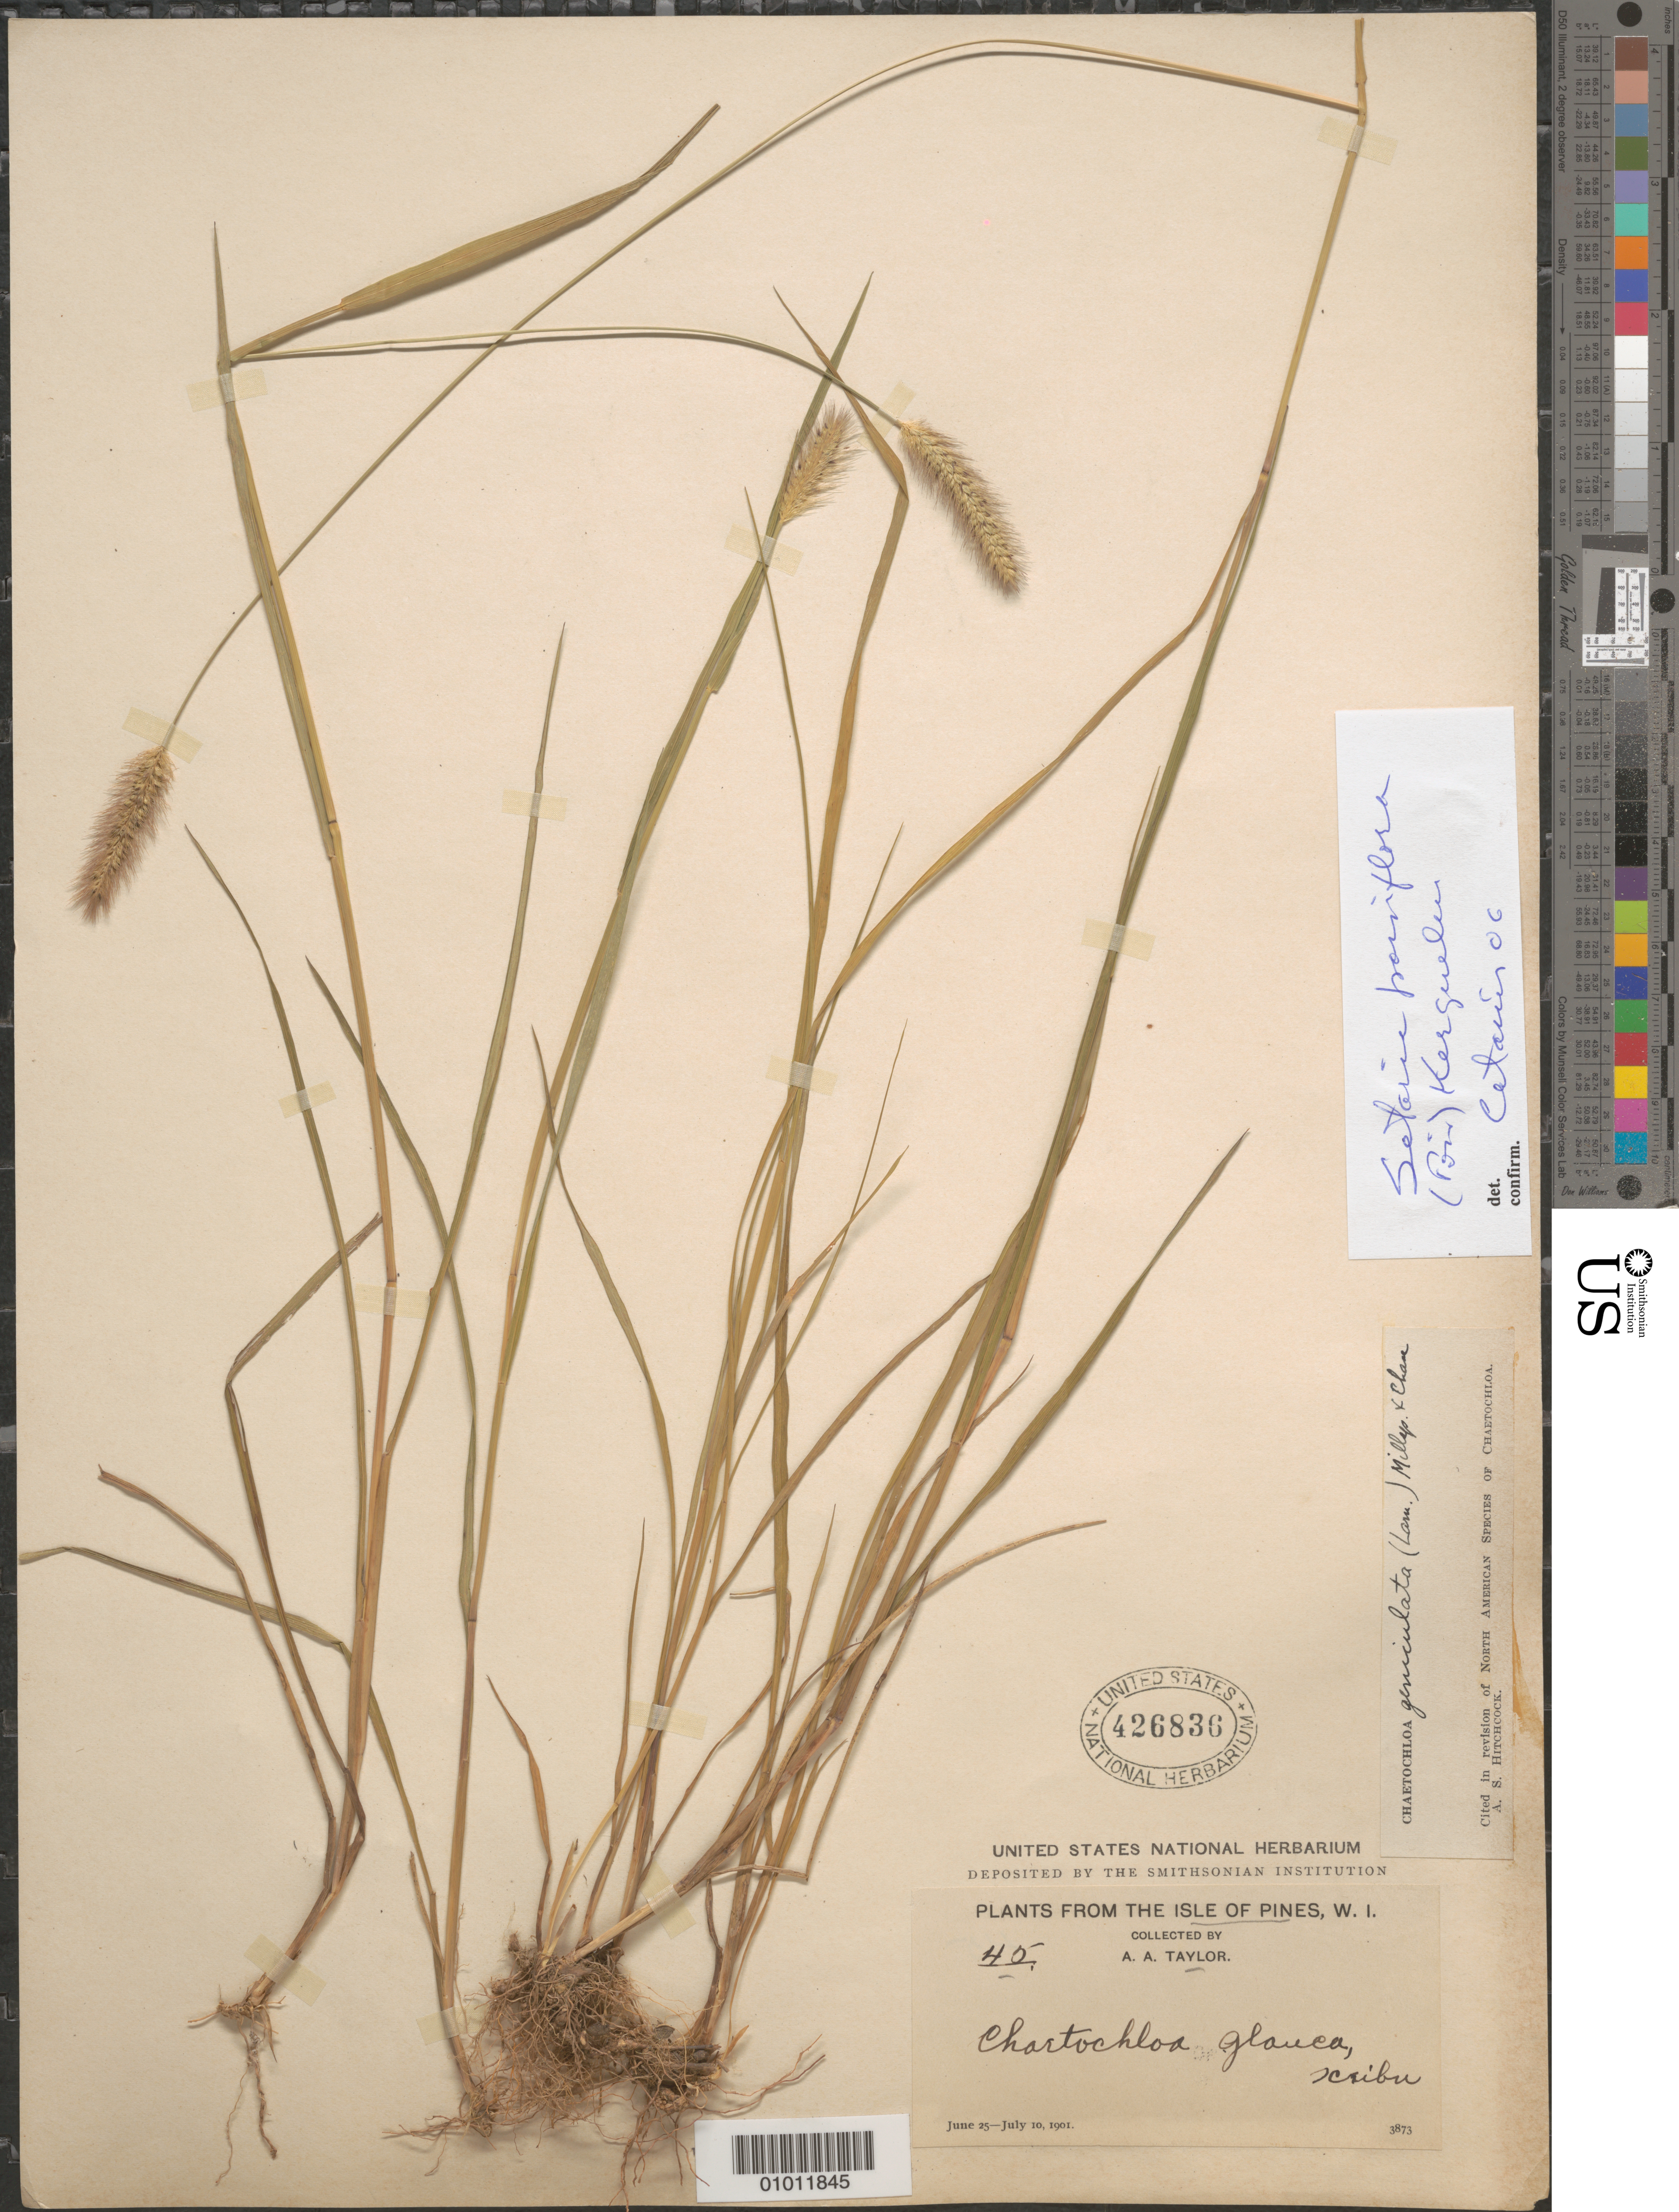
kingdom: Plantae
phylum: Tracheophyta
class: Liliopsida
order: Poales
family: Poaceae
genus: Setaria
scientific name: Setaria parviflora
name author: (Poir.) Kerguélen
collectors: A. A. Taylor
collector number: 45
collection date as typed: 25 Jun 1901 to 10 Jul 1901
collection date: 1901-06-25/1901-07-10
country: Cuba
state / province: Isla de la Juventud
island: Isla de la Juventud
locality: [Isle of Pines], W I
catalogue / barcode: US 426836